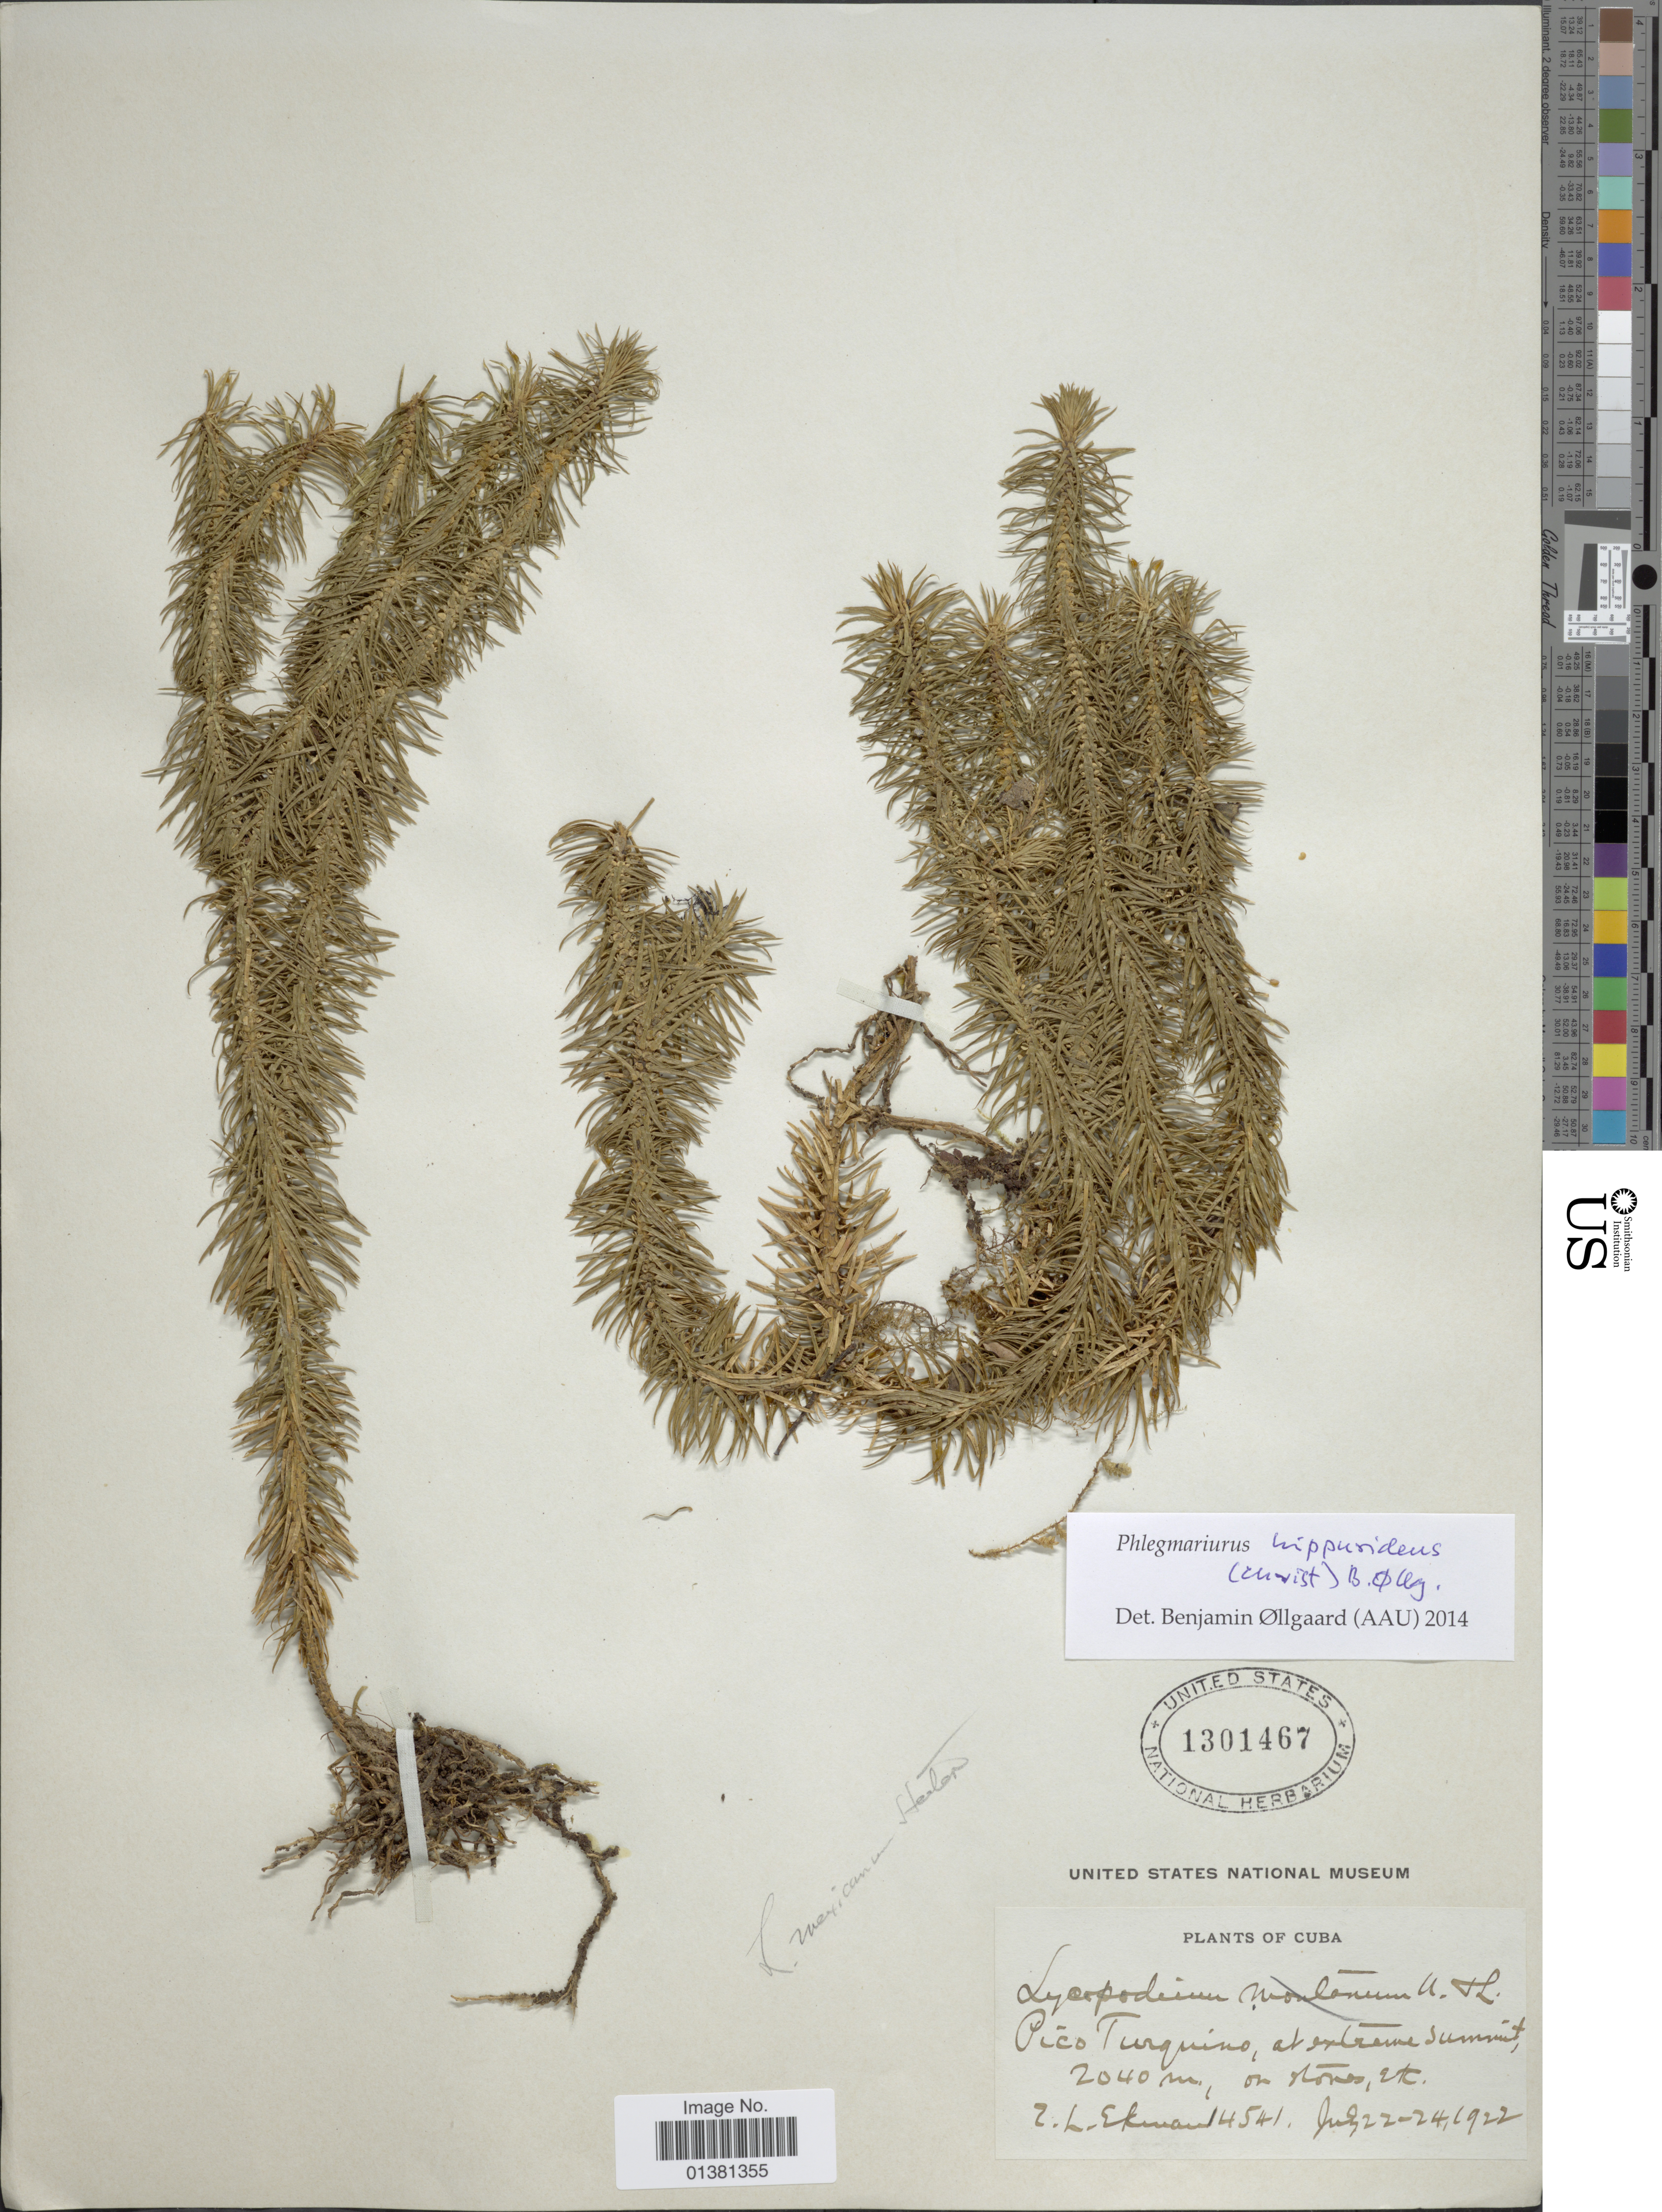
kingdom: Plantae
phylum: Tracheophyta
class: Lycopodiopsida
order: Lycopodiales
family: Lycopodiaceae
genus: Phlegmariurus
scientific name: Phlegmariurus hippurideus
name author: (Christ) B. Øllg.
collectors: E. L. Ekman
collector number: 14541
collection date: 1922-07-22/1922-07-24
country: Cuba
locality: Pico Turquino.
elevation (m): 2040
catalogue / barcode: US 1301467